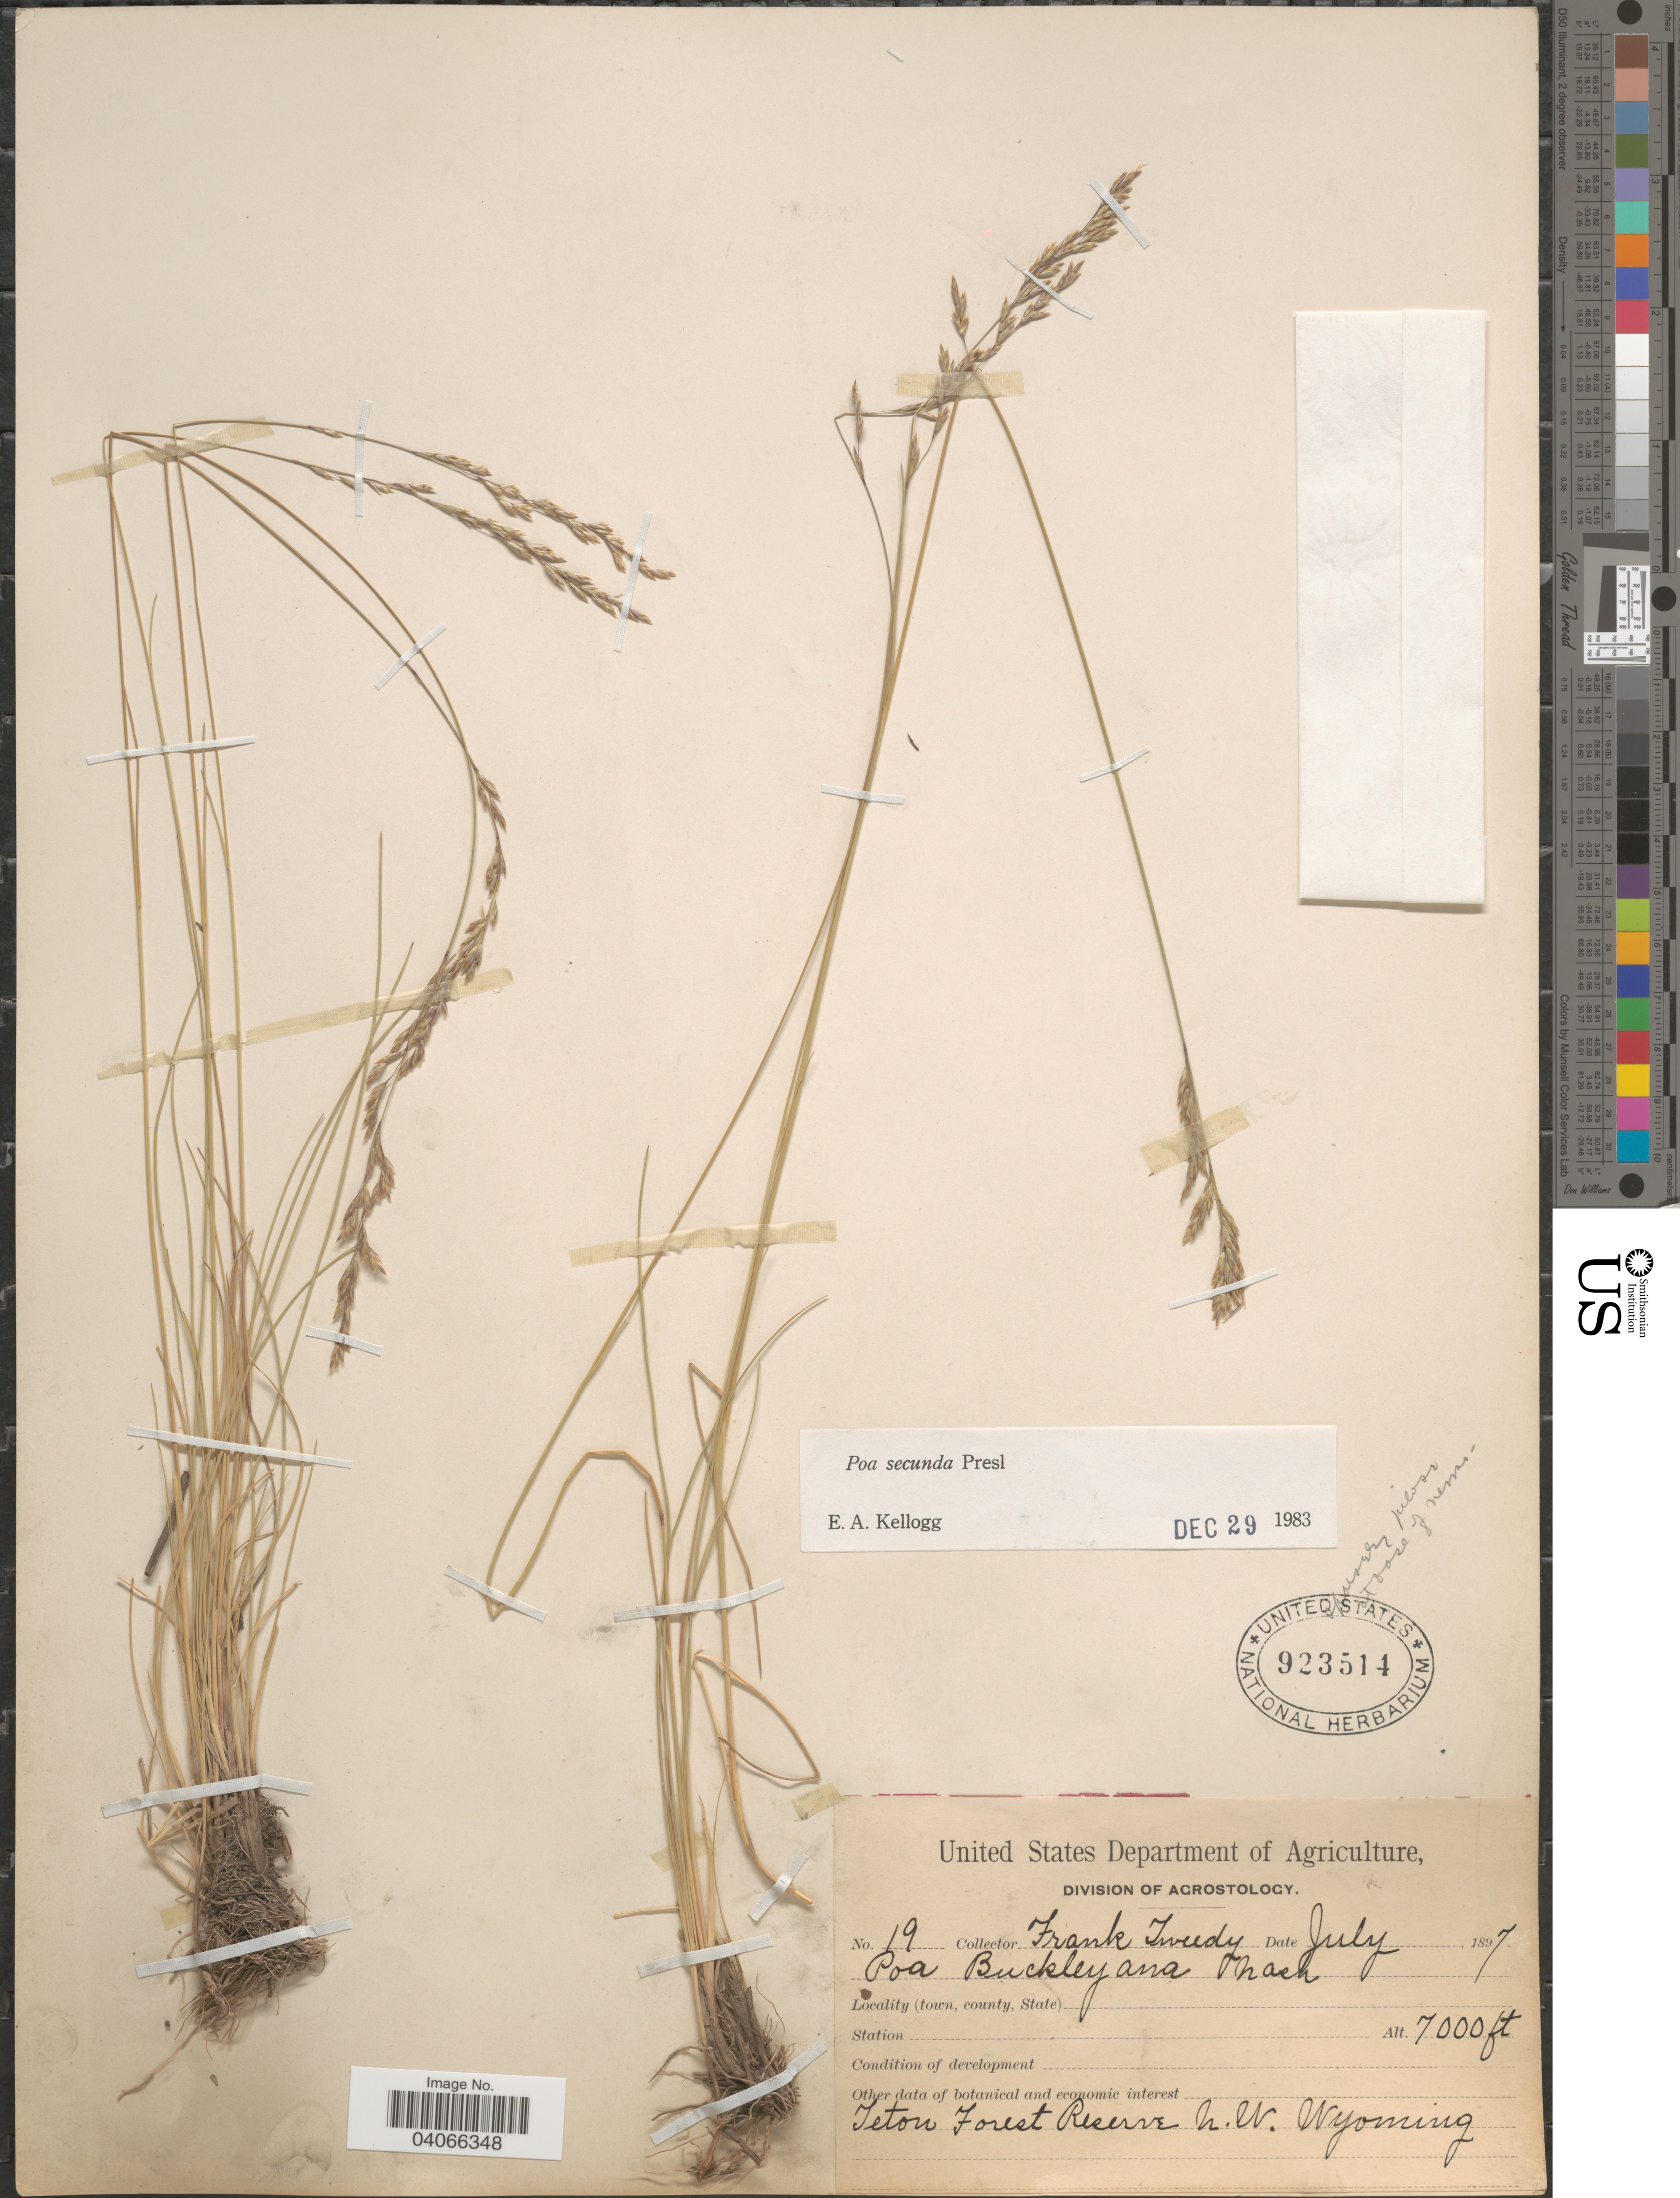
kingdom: Plantae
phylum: Tracheophyta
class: Liliopsida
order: Poales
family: Poaceae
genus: Poa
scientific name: Poa secunda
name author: J. Presl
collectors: F. Tweedy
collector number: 19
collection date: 1897-07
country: United States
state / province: Wyoming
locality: Teton Forest Reserve N.W. Wyoming.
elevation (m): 2134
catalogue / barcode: US 923514